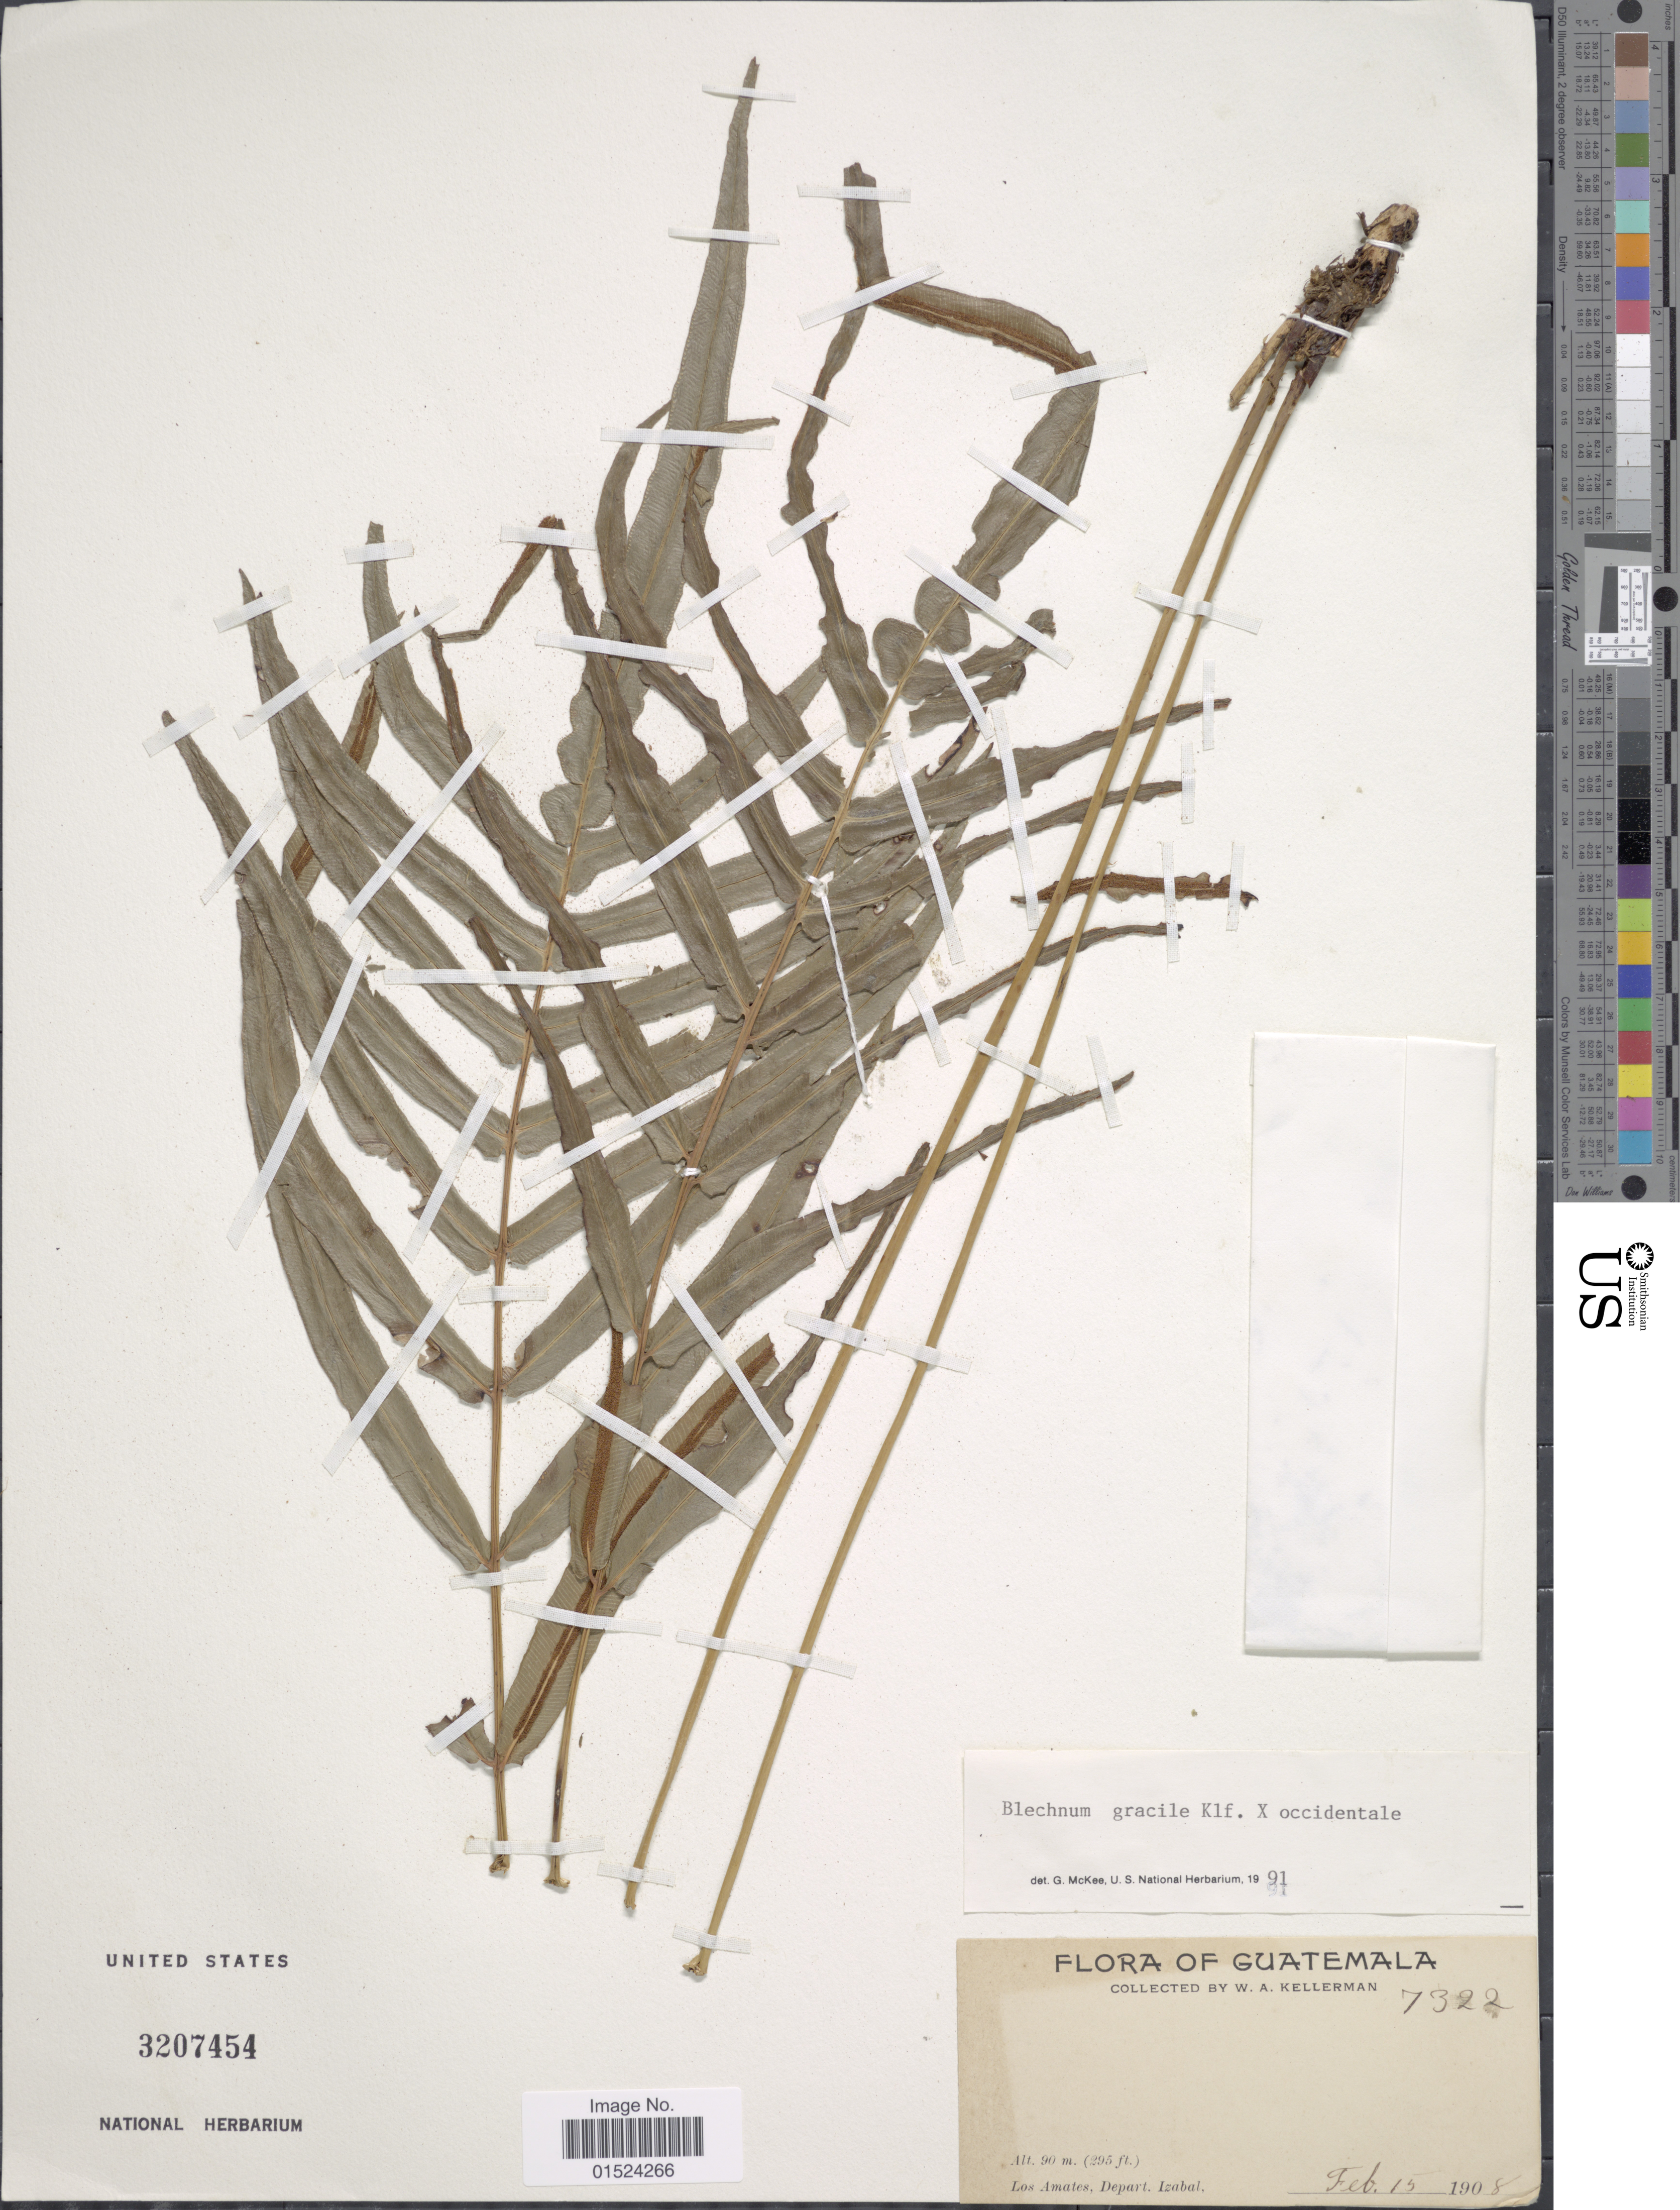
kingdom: Plantae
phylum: Tracheophyta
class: Polypodiopsida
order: Polypodiales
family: Blechnaceae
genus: Blechnum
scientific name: Blechnum occidentale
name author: L.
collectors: W. Kellerman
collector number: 7322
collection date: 1908-02-15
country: Guatemala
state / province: Izabal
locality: Los Amates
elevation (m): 90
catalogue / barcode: US 3207454